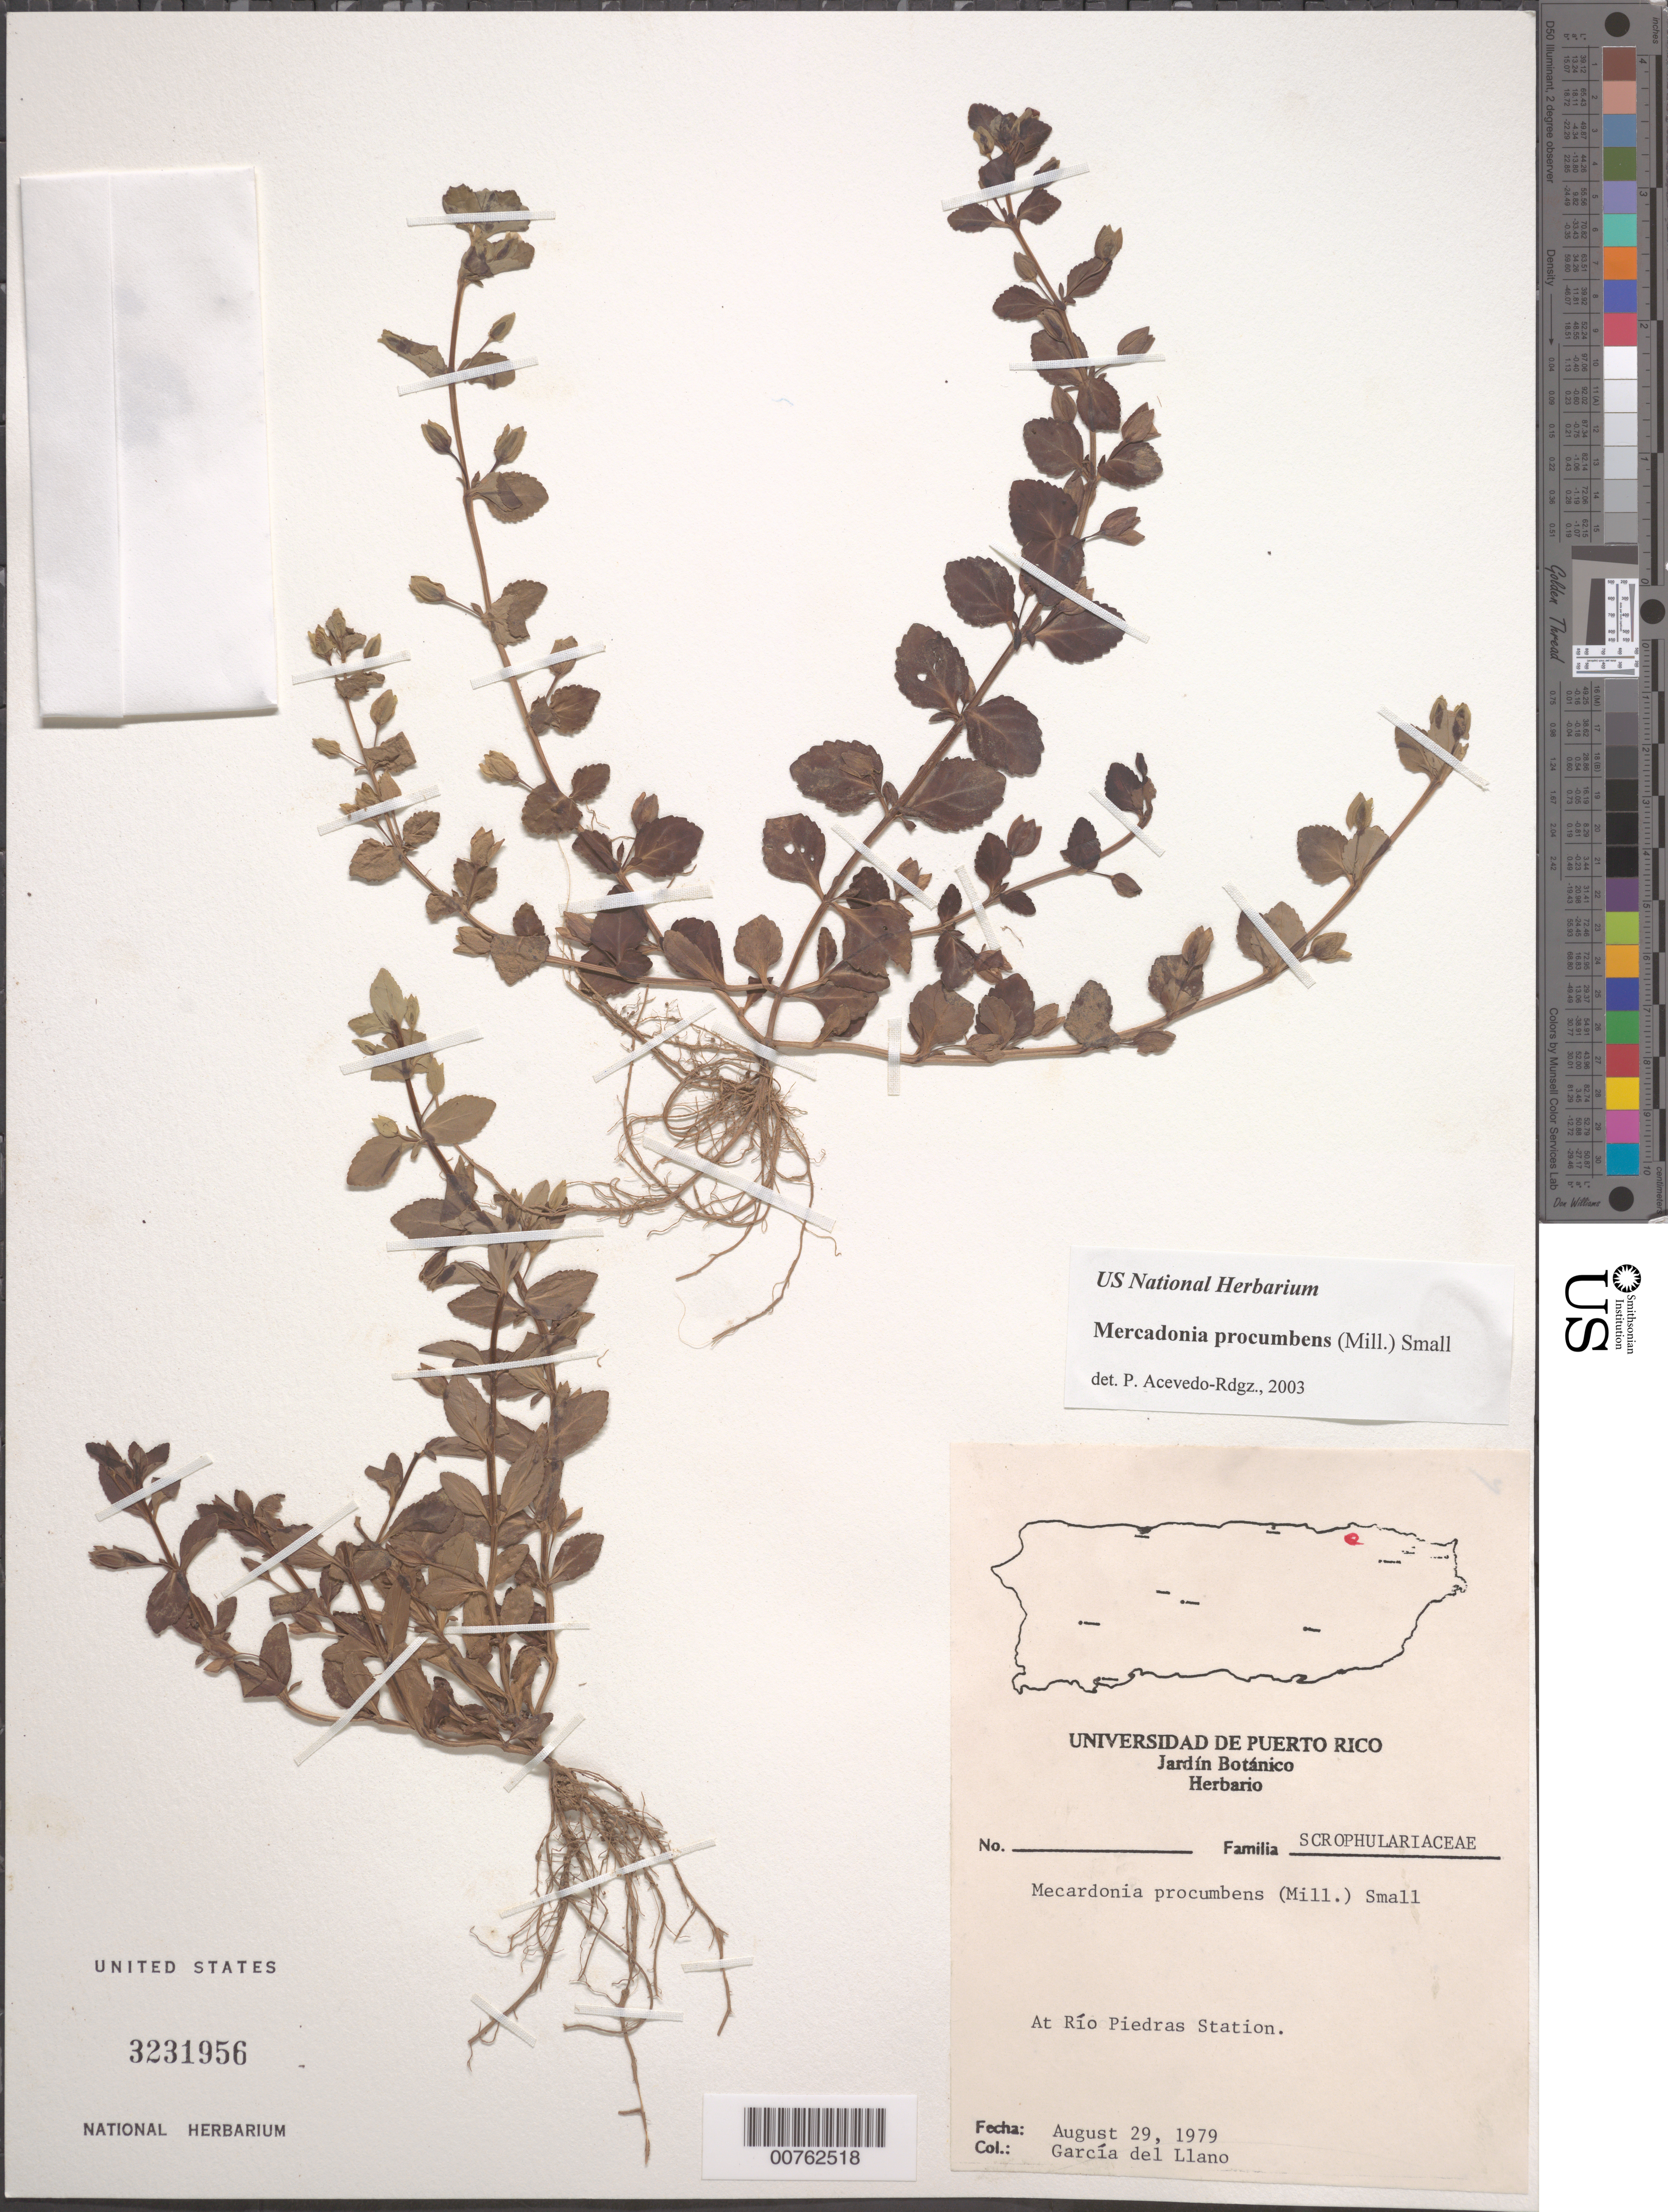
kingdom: Plantae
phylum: Tracheophyta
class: Magnoliopsida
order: Lamiales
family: Plantaginaceae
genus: Mecardonia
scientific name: Mecardonia procumbens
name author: (Mill.) Small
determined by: Acevedo-Rodríguez, P., (BOT), Smithsonian Institution - National Museum of Natural History (UNITED STATES)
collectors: M. Llano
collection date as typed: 29 Aug 1979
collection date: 1979-08-29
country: Puerto Rico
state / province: San Juan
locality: At Río Piedras Station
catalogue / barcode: US 3231956